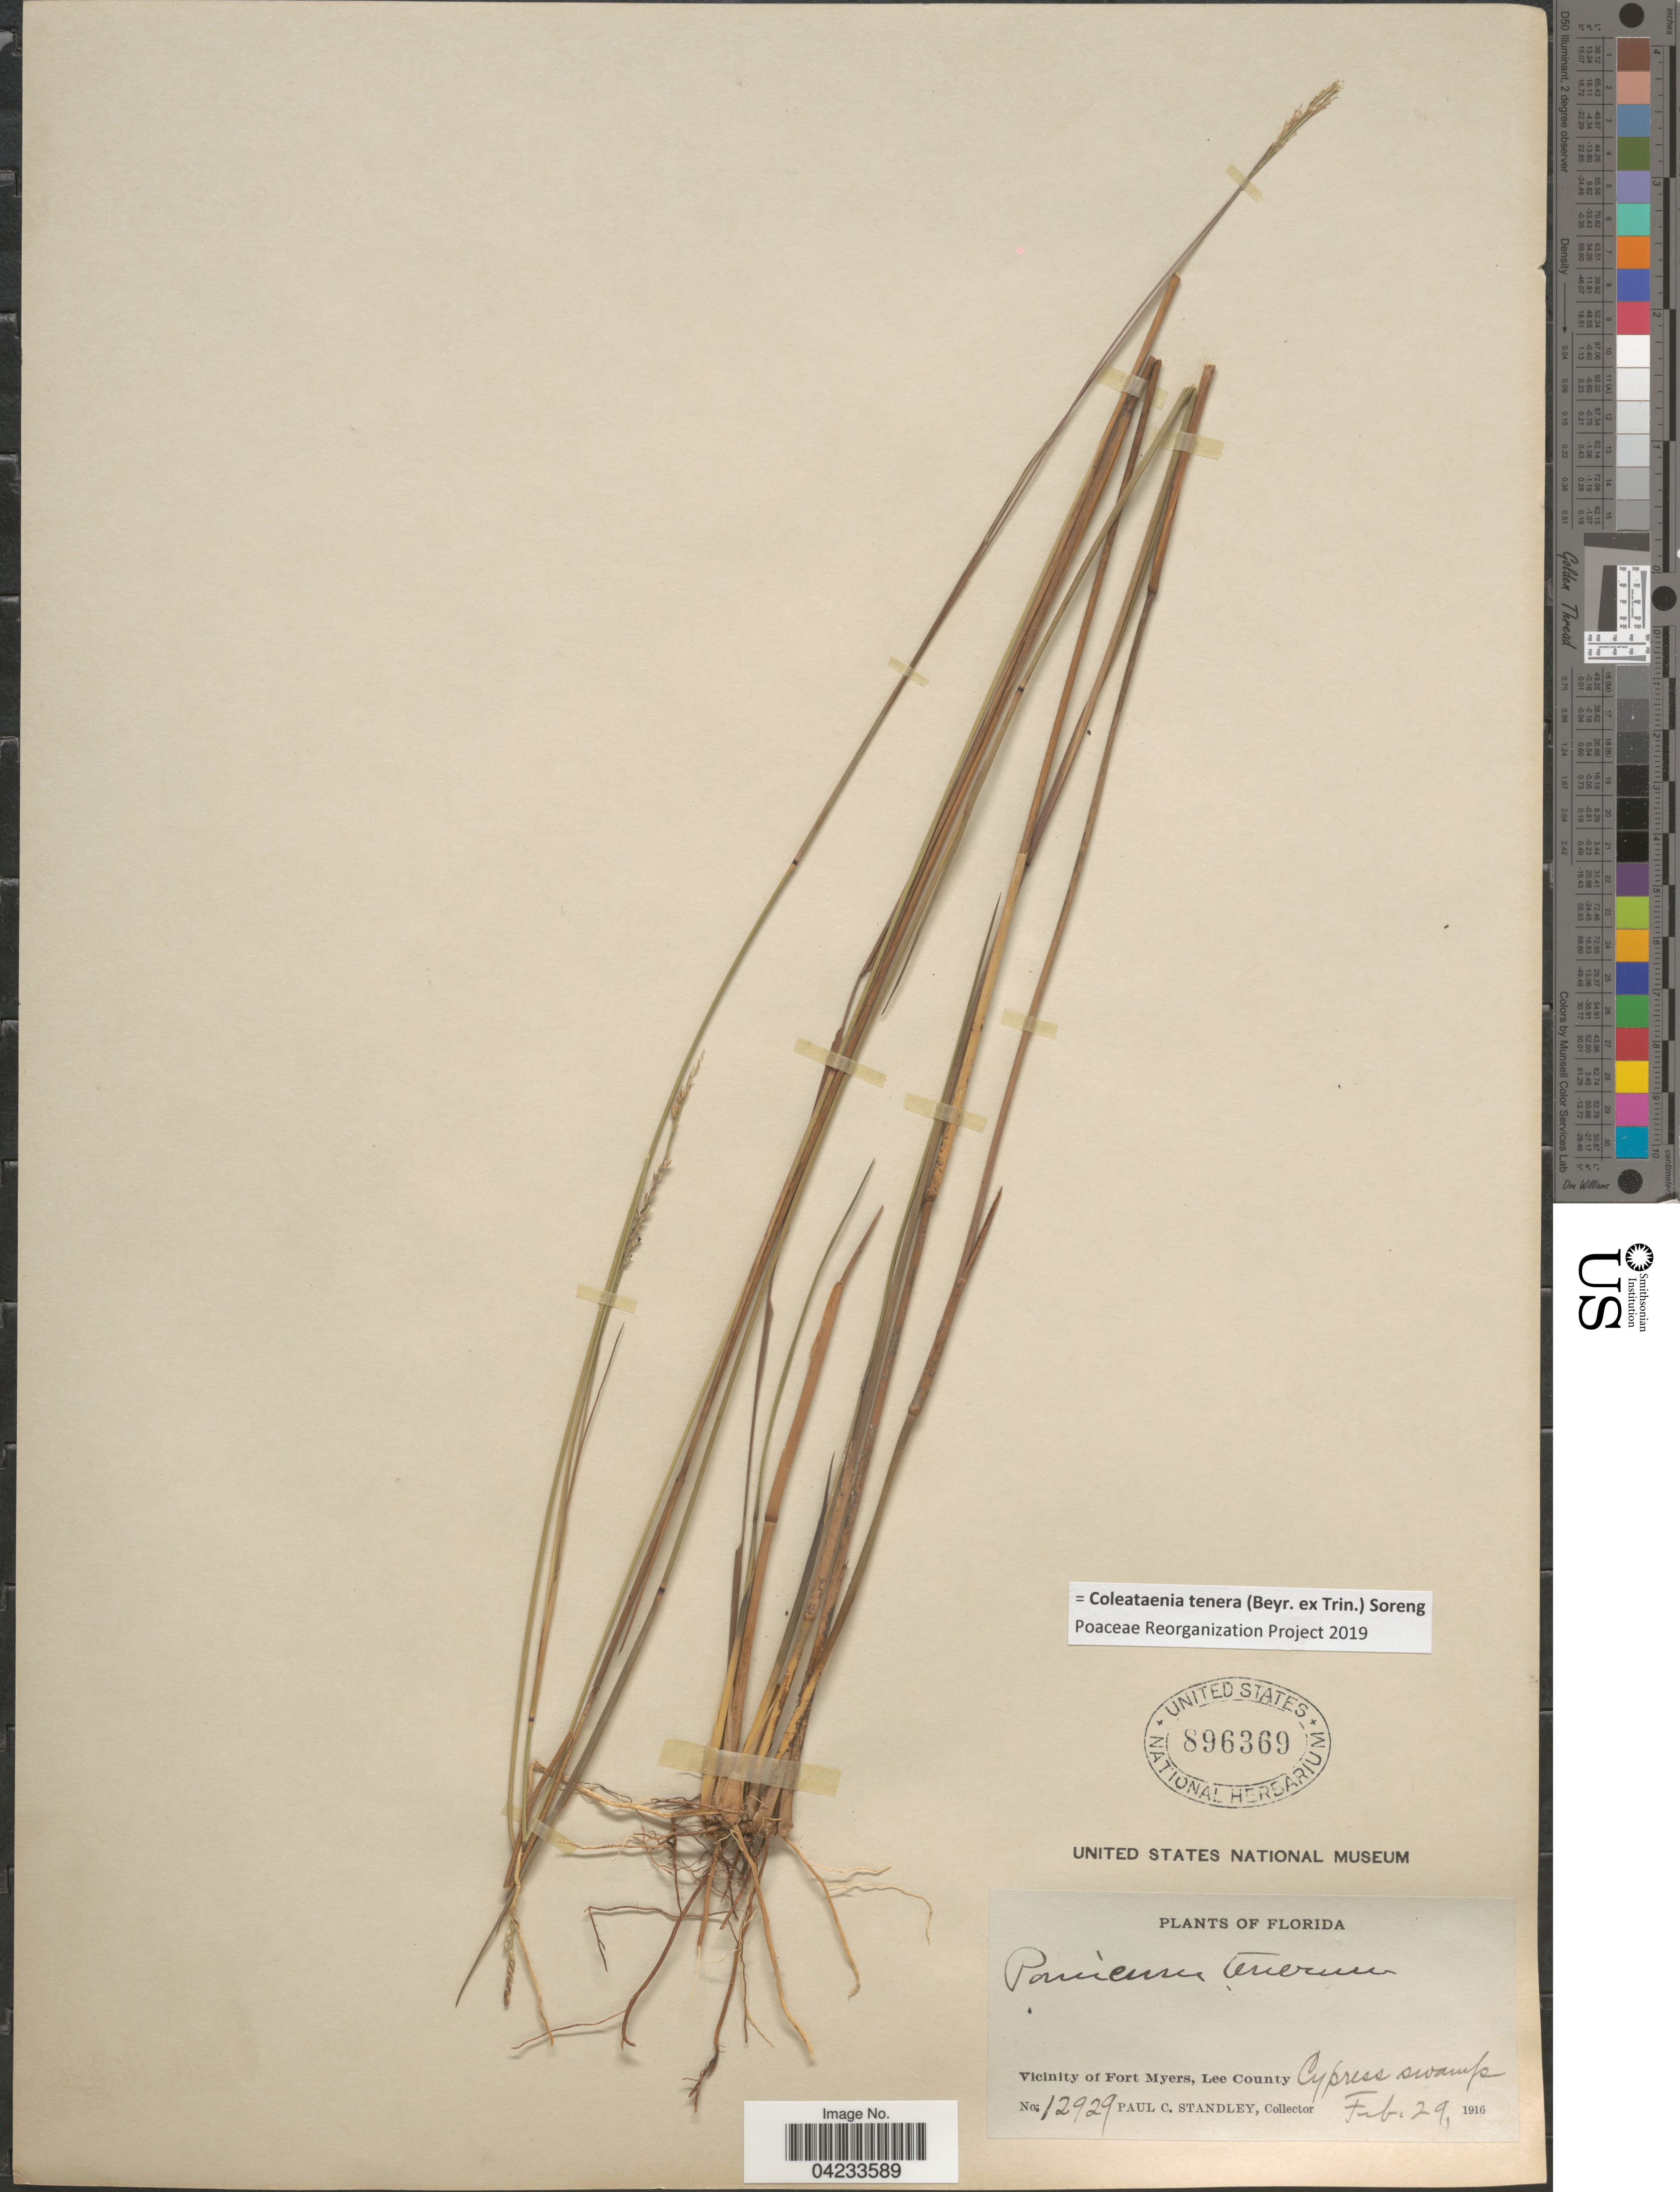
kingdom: Plantae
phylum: Tracheophyta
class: Liliopsida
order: Poales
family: Poaceae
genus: Coleataenia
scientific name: Coleataenia tenera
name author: (Beyr. ex Trin.) Soreng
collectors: P. C. Standley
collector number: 12929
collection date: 1916-02-29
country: United States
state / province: Florida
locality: Vicinity of Fort Myers, Lee County.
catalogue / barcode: US 896369